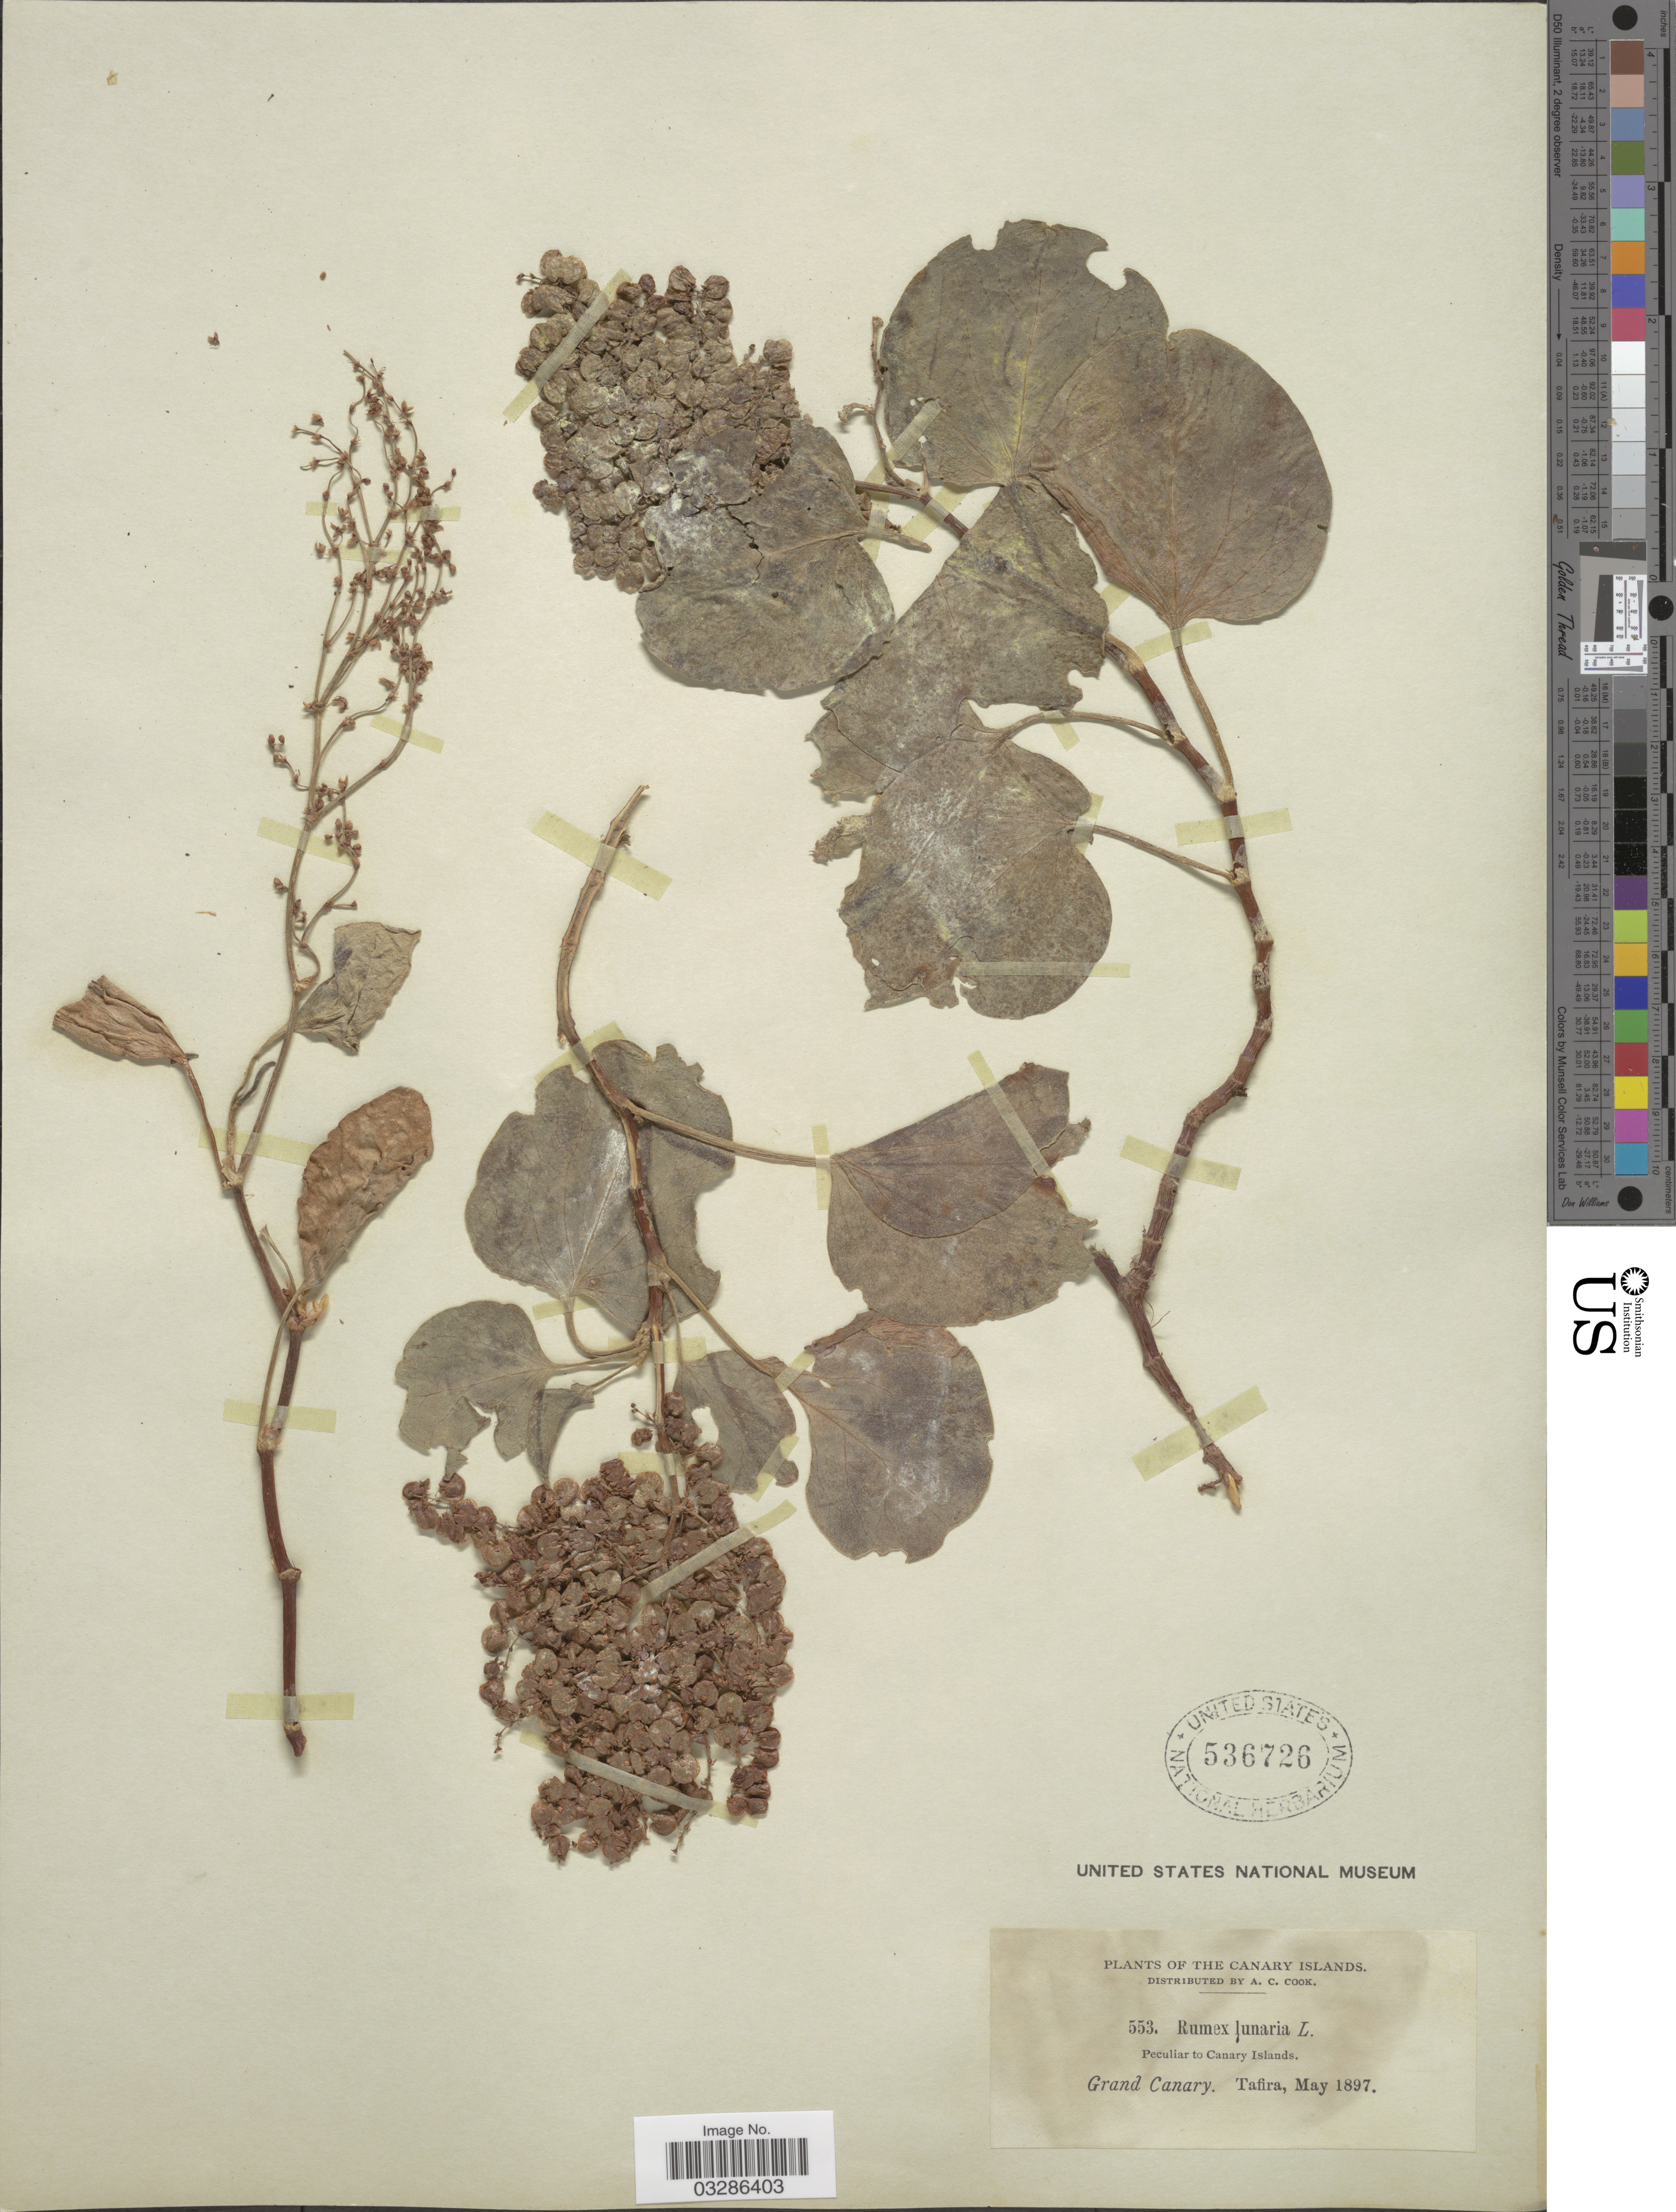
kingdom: Plantae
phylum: Tracheophyta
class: Magnoliopsida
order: Caryophyllales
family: Polygonaceae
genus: Rumex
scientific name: Rumex lunaria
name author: L.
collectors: A. Cook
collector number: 553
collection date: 1897-05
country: Spain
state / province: Canarias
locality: The Canary Islands. Grand Canary. Tafira.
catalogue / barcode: US 536726